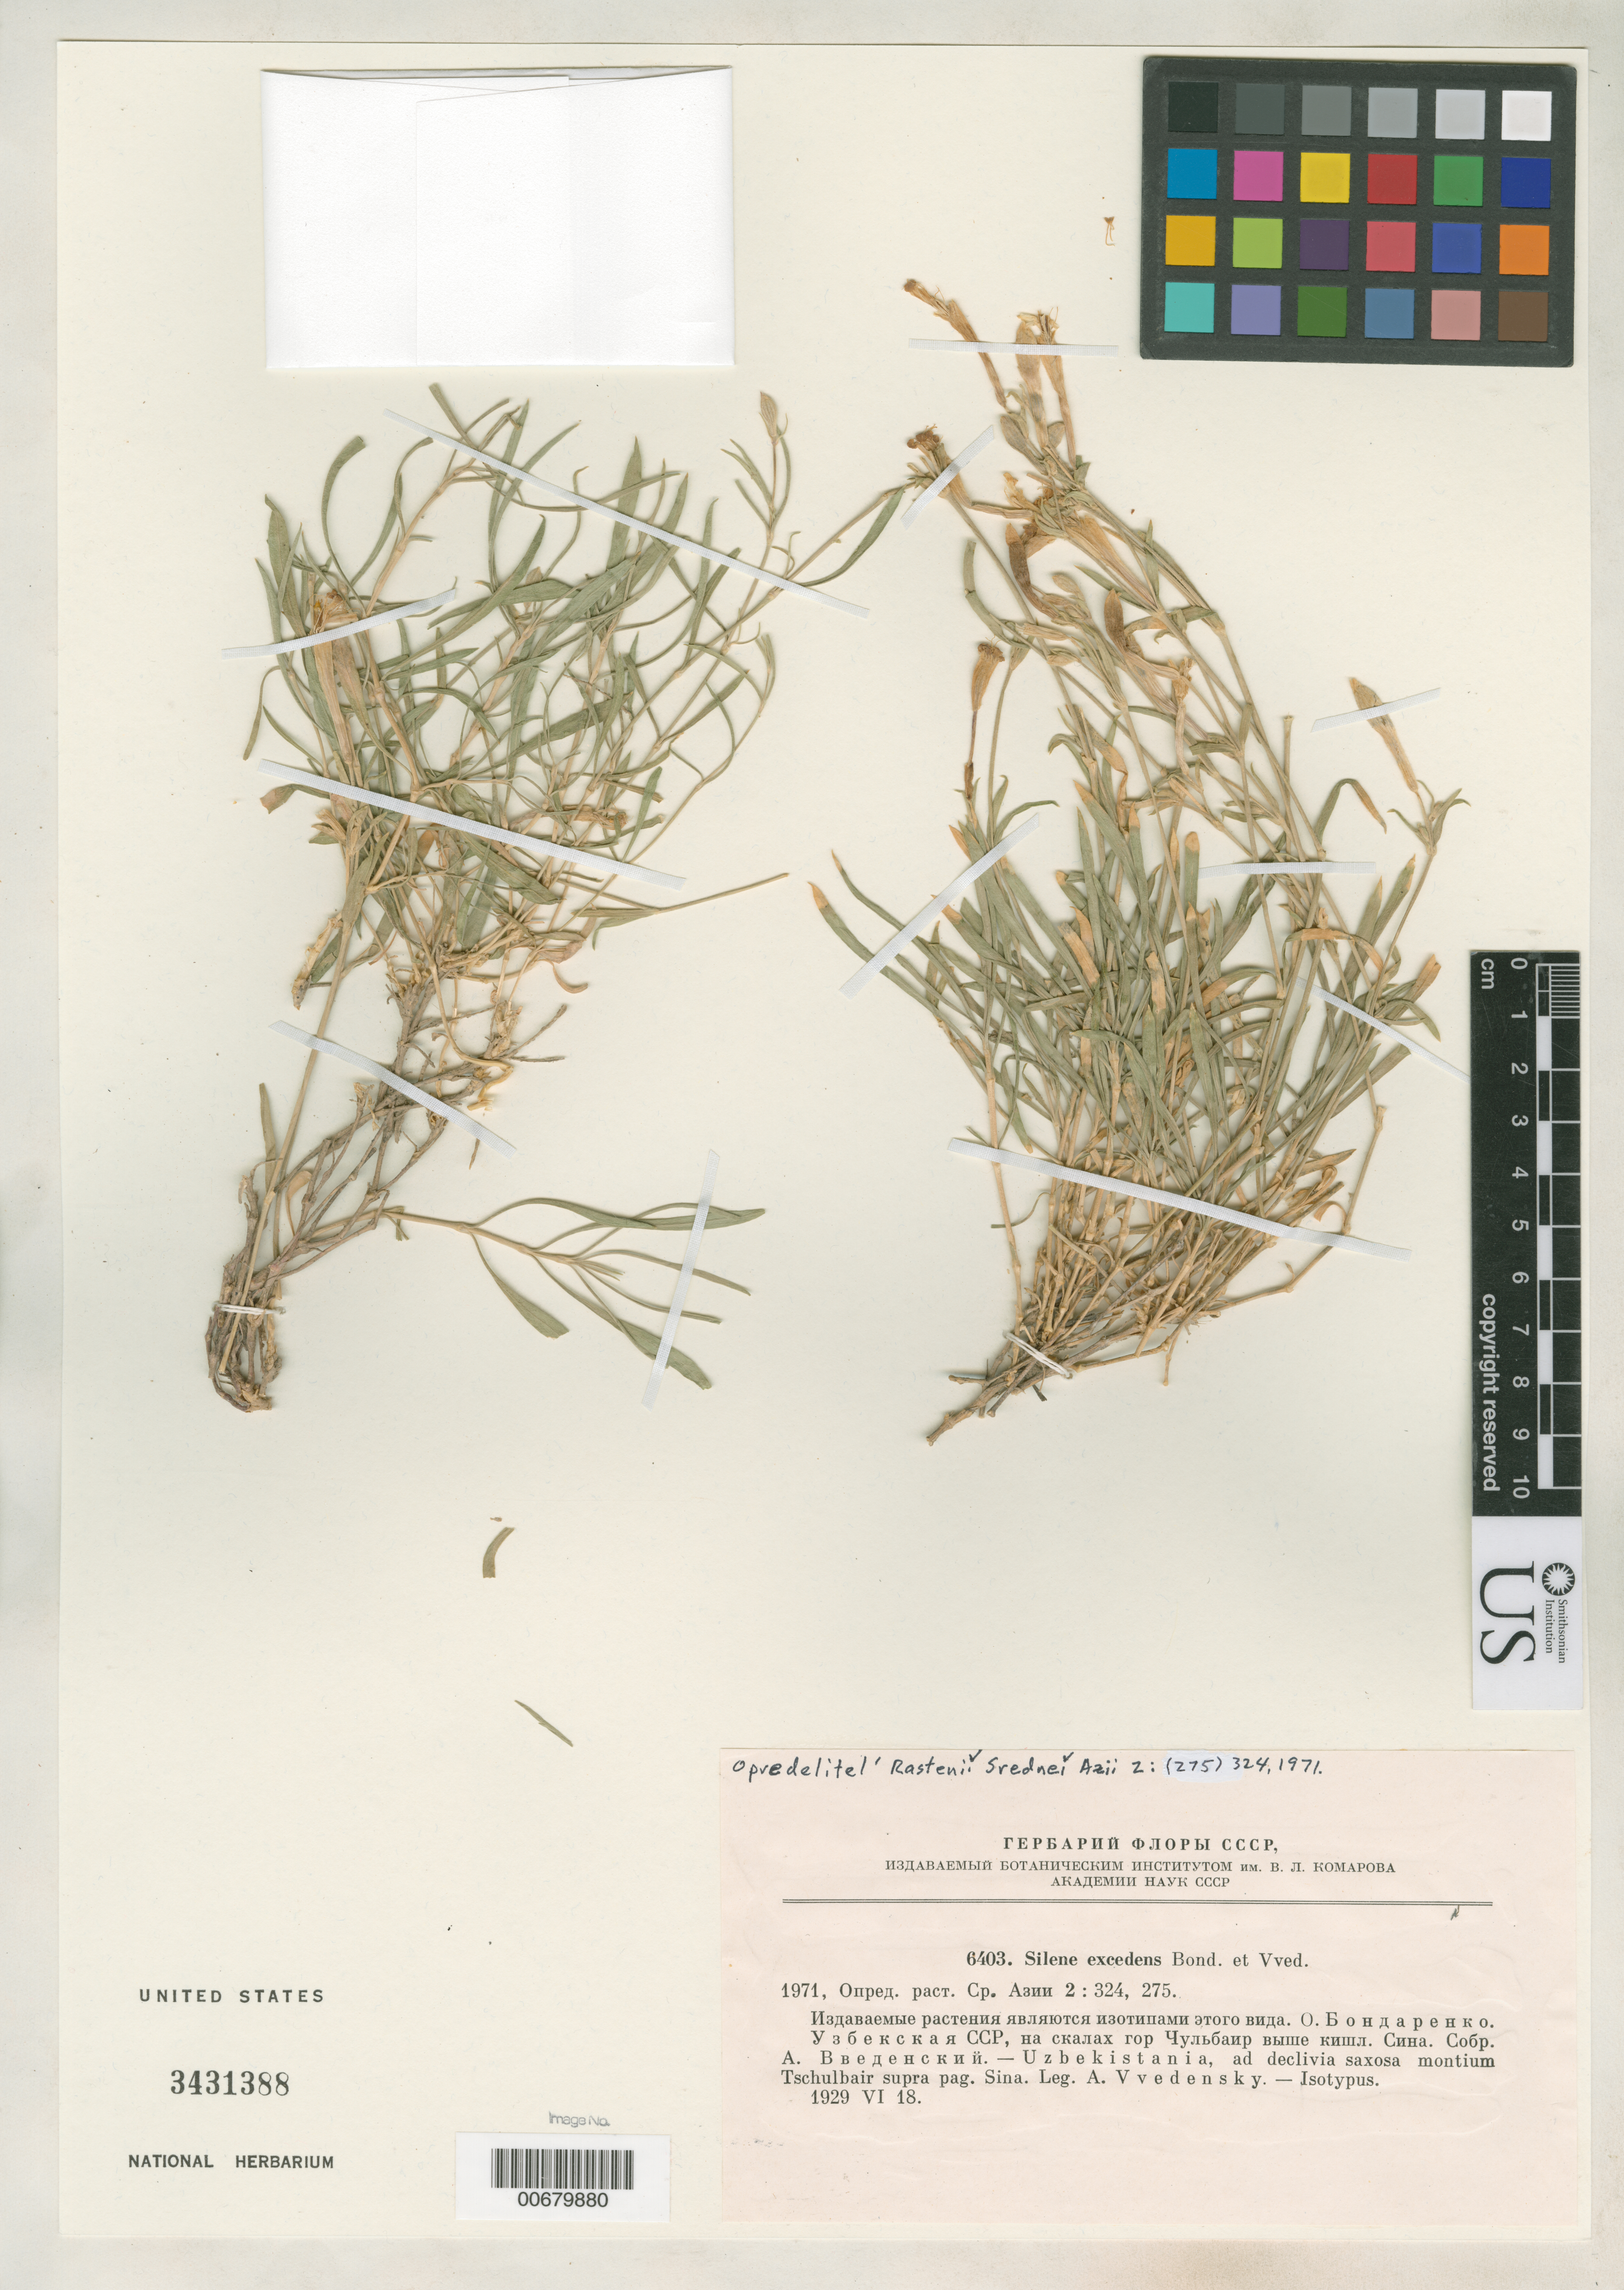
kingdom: Plantae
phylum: Tracheophyta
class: Magnoliopsida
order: Caryophyllales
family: Caryophyllaceae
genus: Silene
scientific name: Silene excedens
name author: Bondartseva-Monteverde & Vved.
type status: Isotype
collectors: A. Vvedensky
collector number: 6403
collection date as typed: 18 Jun 1929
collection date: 1929-06-18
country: Uzbekistan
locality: Ad declivia saxosa montium Tschulbair supra pag. Sina.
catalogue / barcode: US 3431388